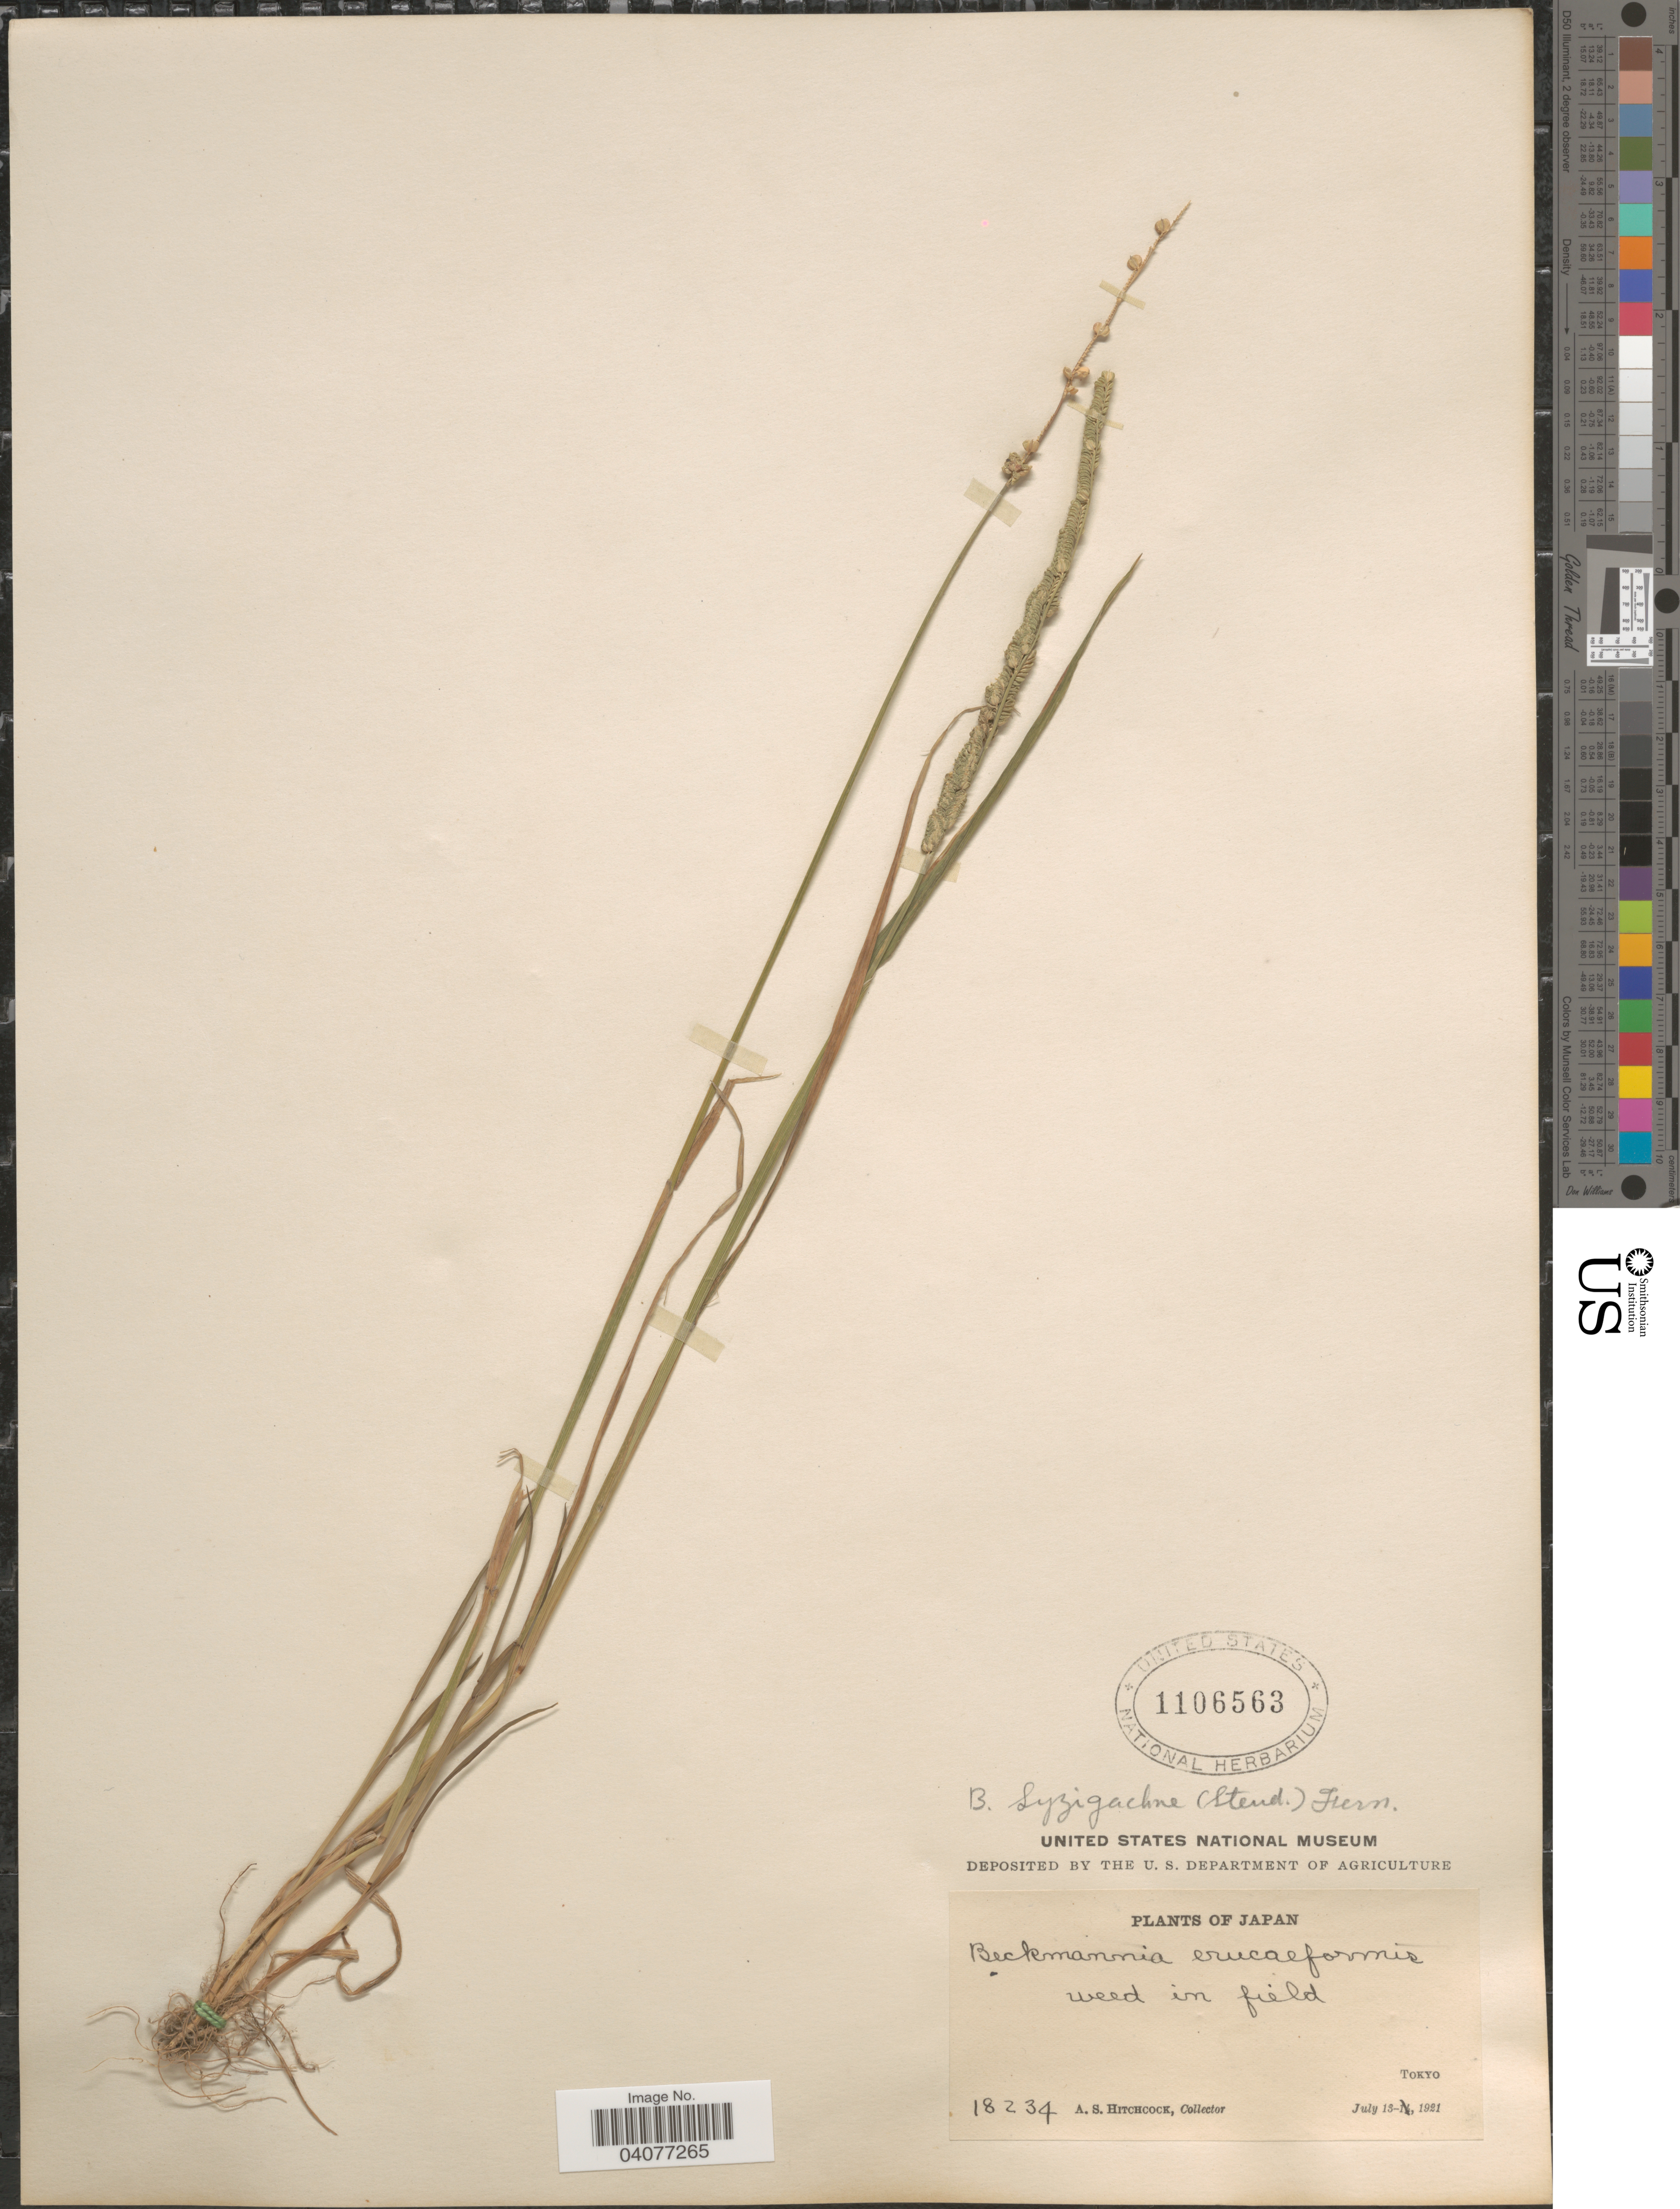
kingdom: Plantae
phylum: Tracheophyta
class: Liliopsida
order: Poales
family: Poaceae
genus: Beckmannia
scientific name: Beckmannia syzigachne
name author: (Steud.) Fernald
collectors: A. S. Hitchcock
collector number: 18234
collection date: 1921-07-13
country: Japan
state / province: Tokyo, Federal City of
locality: Weed in field.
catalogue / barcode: US 1106563